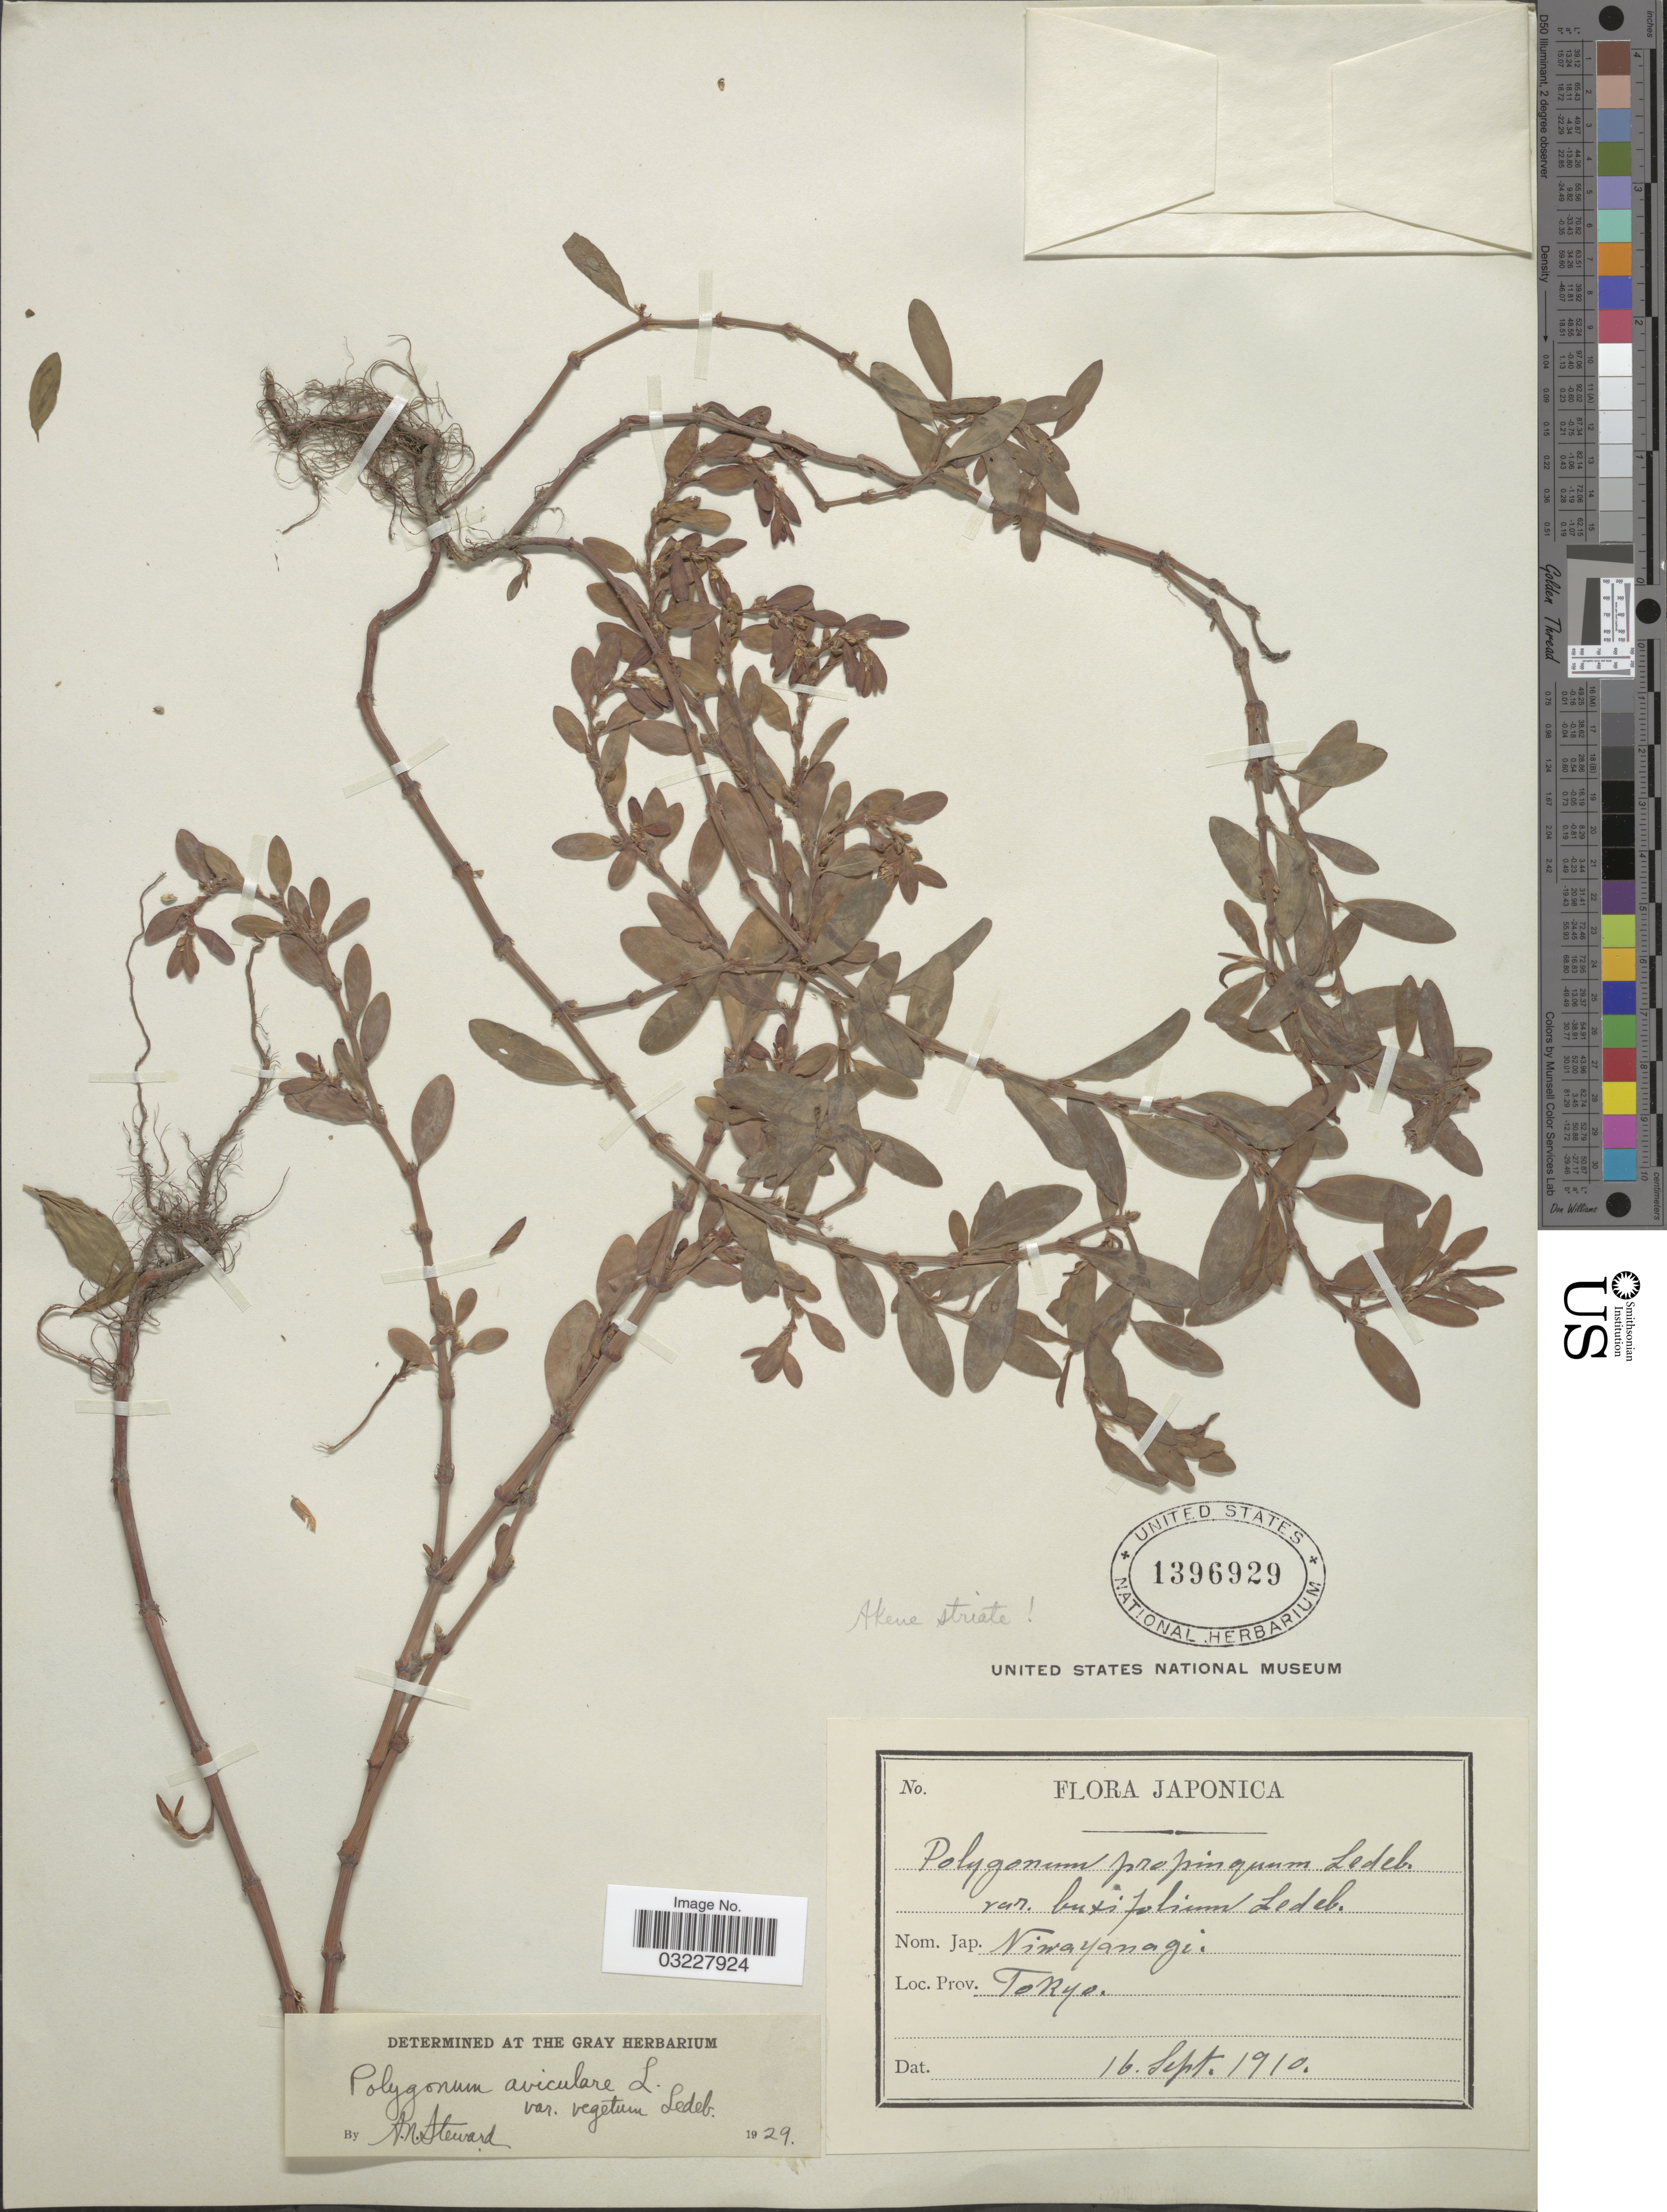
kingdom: Plantae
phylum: Tracheophyta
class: Magnoliopsida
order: Caryophyllales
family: Polygonaceae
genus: Polygonum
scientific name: Polygonum aviculare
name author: L.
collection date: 1910-09-16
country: Japan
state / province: Tokyo, Federal City of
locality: Prov. Tokyo.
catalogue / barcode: US 1396929